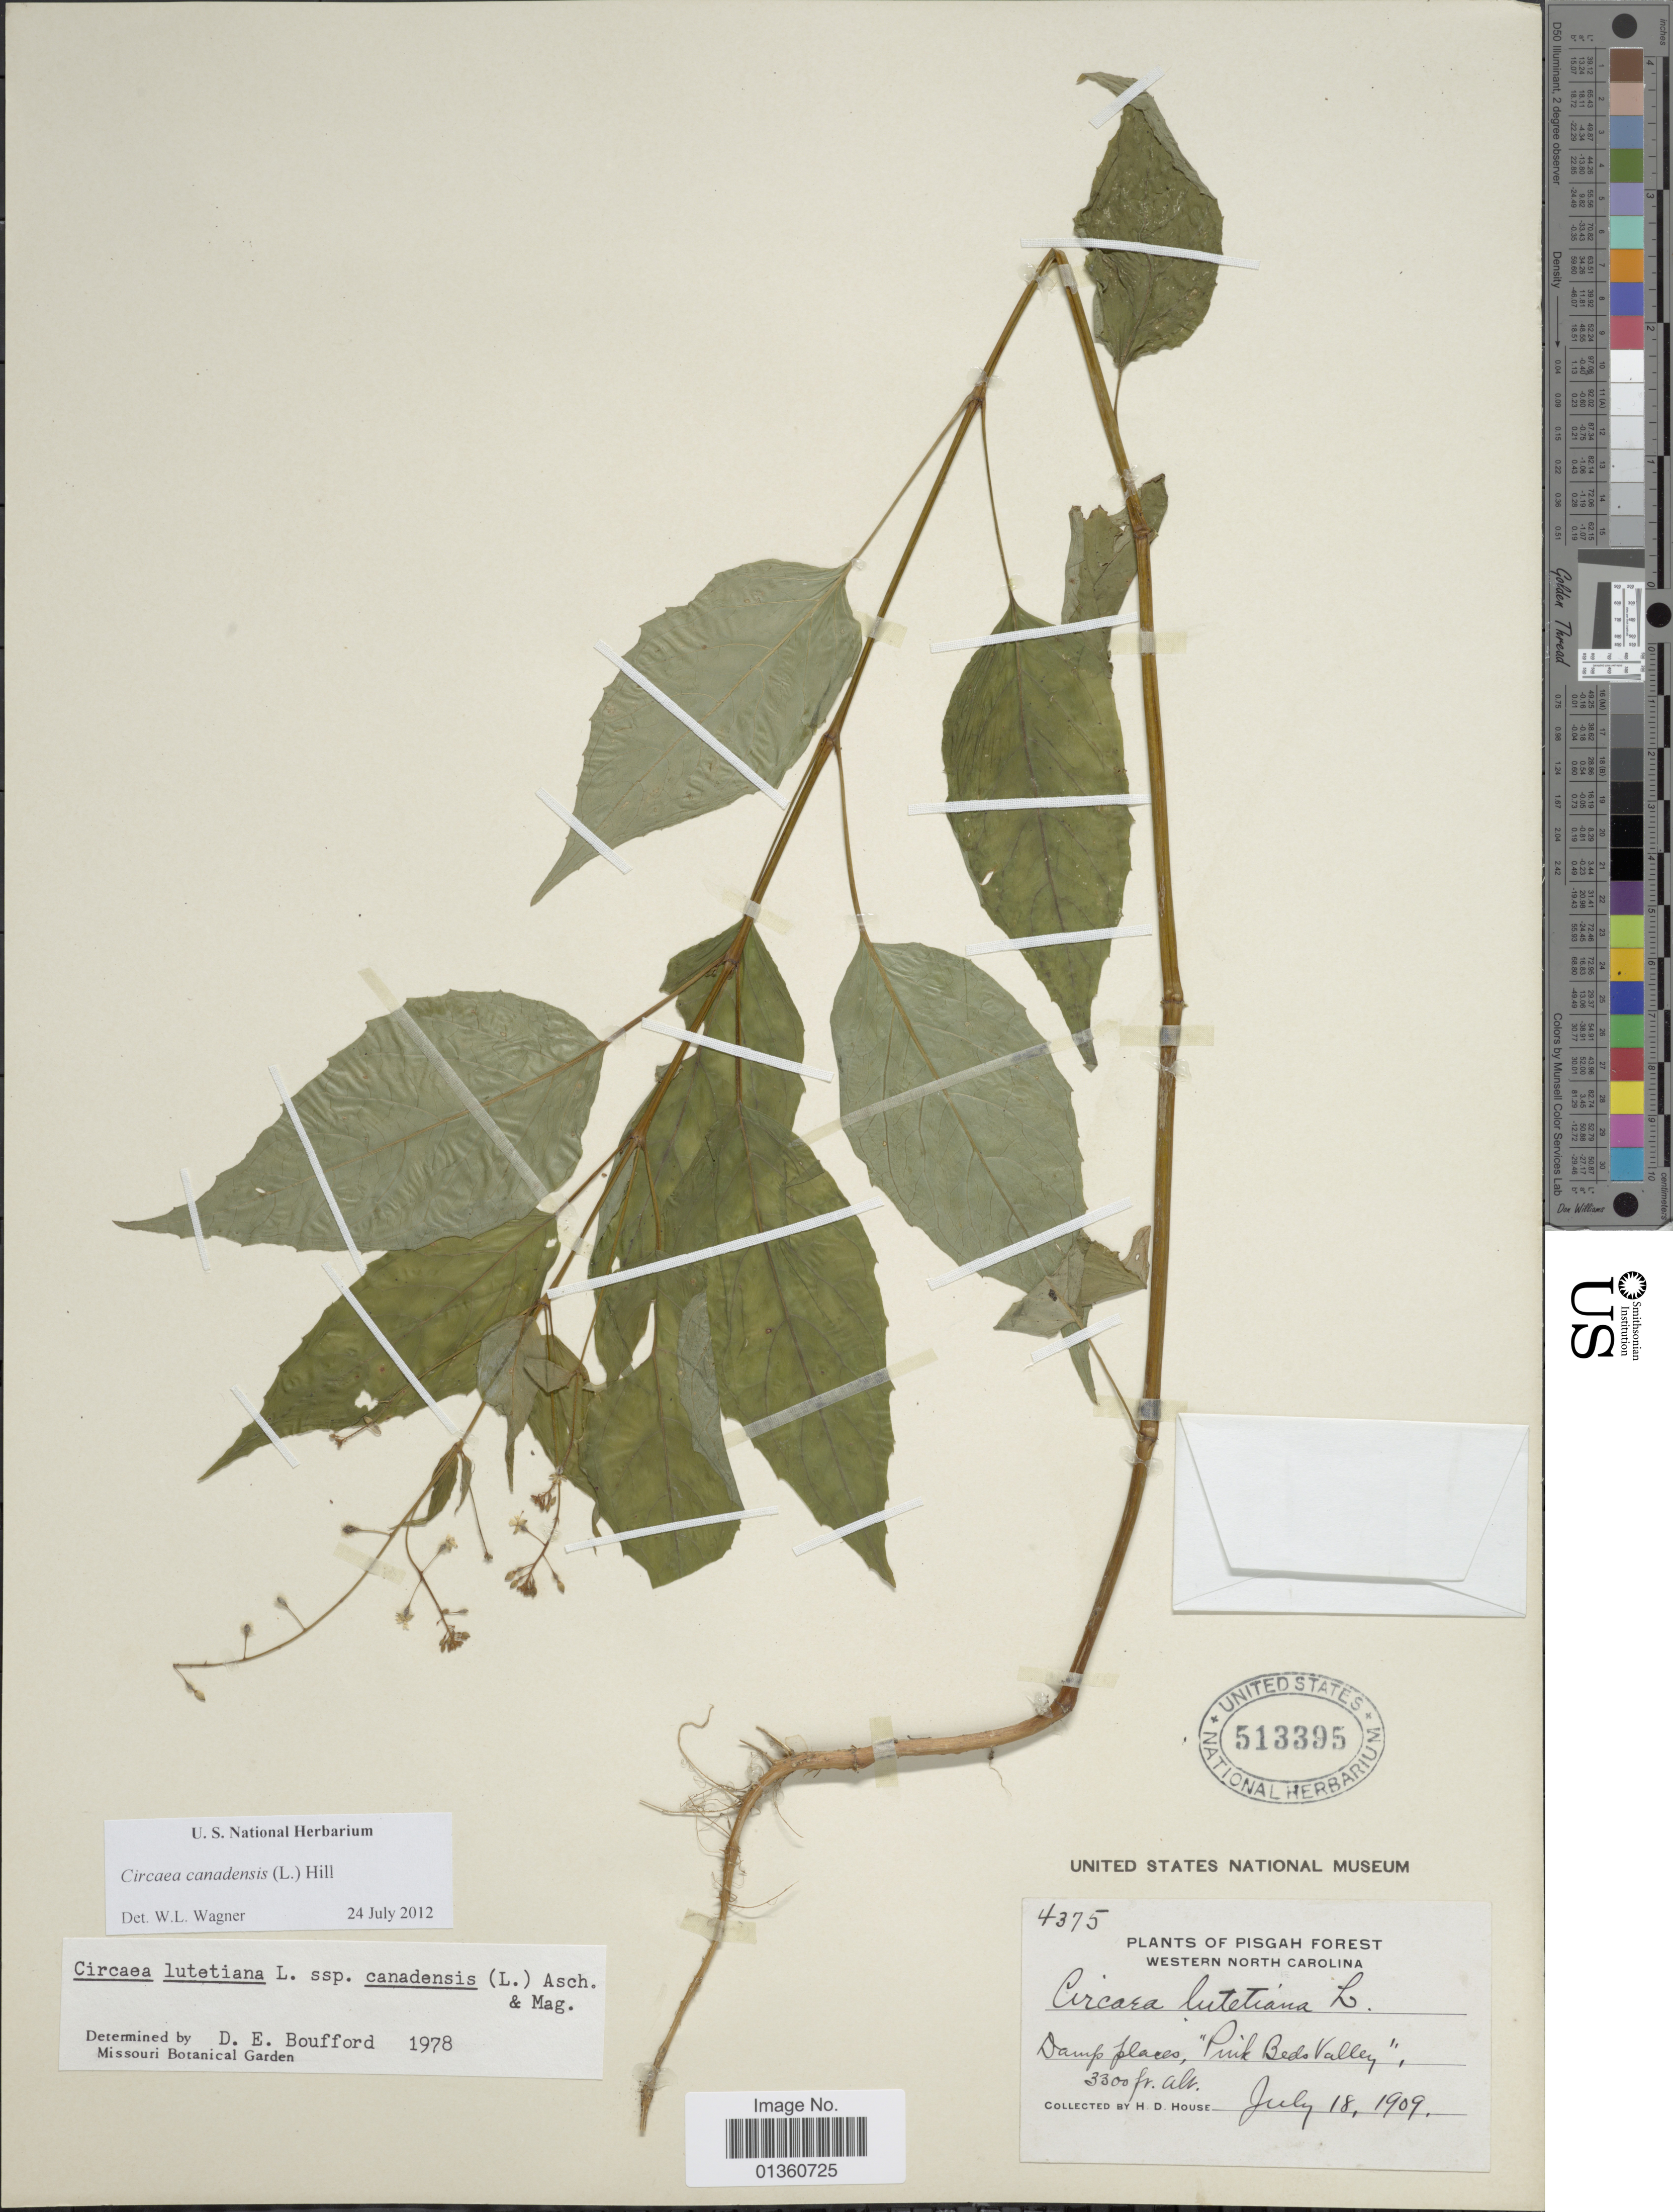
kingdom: Plantae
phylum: Tracheophyta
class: Magnoliopsida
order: Myrtales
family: Onagraceae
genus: Circaea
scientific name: Circaea canadensis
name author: (L.) Hill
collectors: H. D. House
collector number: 4375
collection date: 1909-07-18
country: United States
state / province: North Carolina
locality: Pisgah Forest, Western North Carolina. Damp places, "Pink Beds Valley"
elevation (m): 1006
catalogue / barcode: US 513395